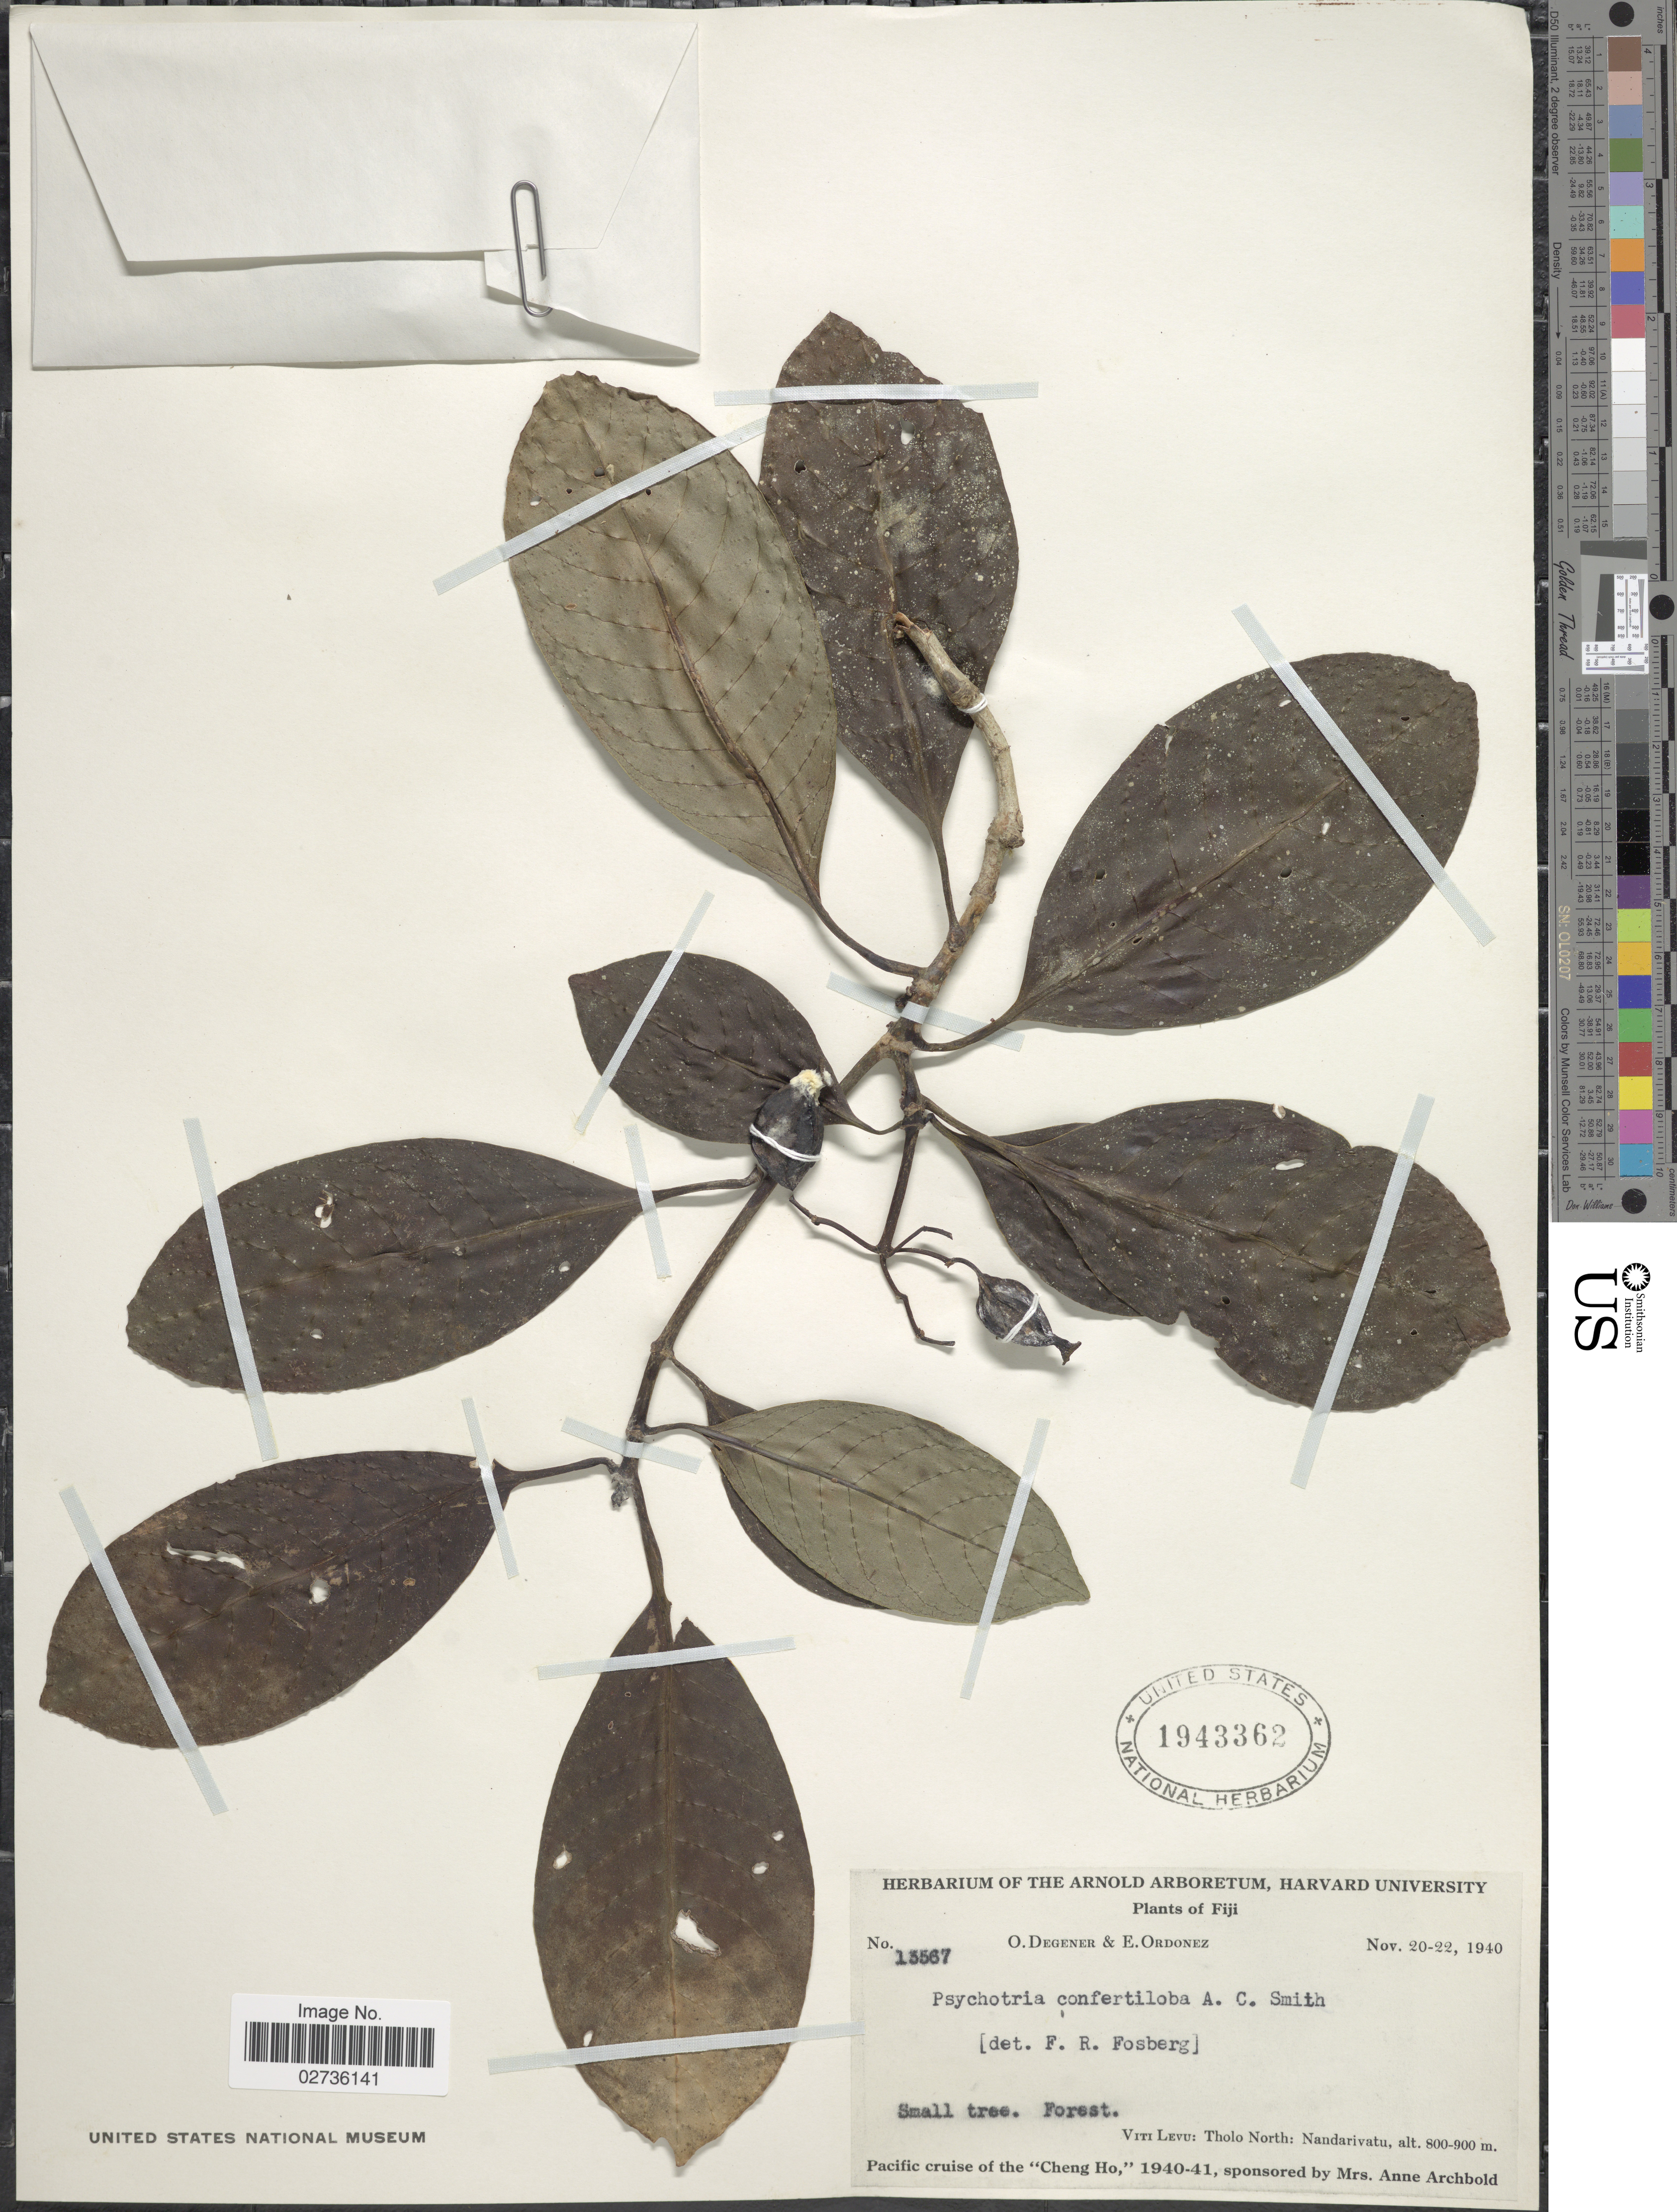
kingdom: Plantae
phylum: Tracheophyta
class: Magnoliopsida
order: Gentianales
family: Rubiaceae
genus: Psychotria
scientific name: Psychotria confertiloba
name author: A.C. Sm.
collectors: O. Degener & E. Ordonez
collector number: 13567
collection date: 1940-11-20/1940-11-22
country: Fiji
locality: Viti Levu: Tholo North: Nandarivatu.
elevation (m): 800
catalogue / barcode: US 1943362